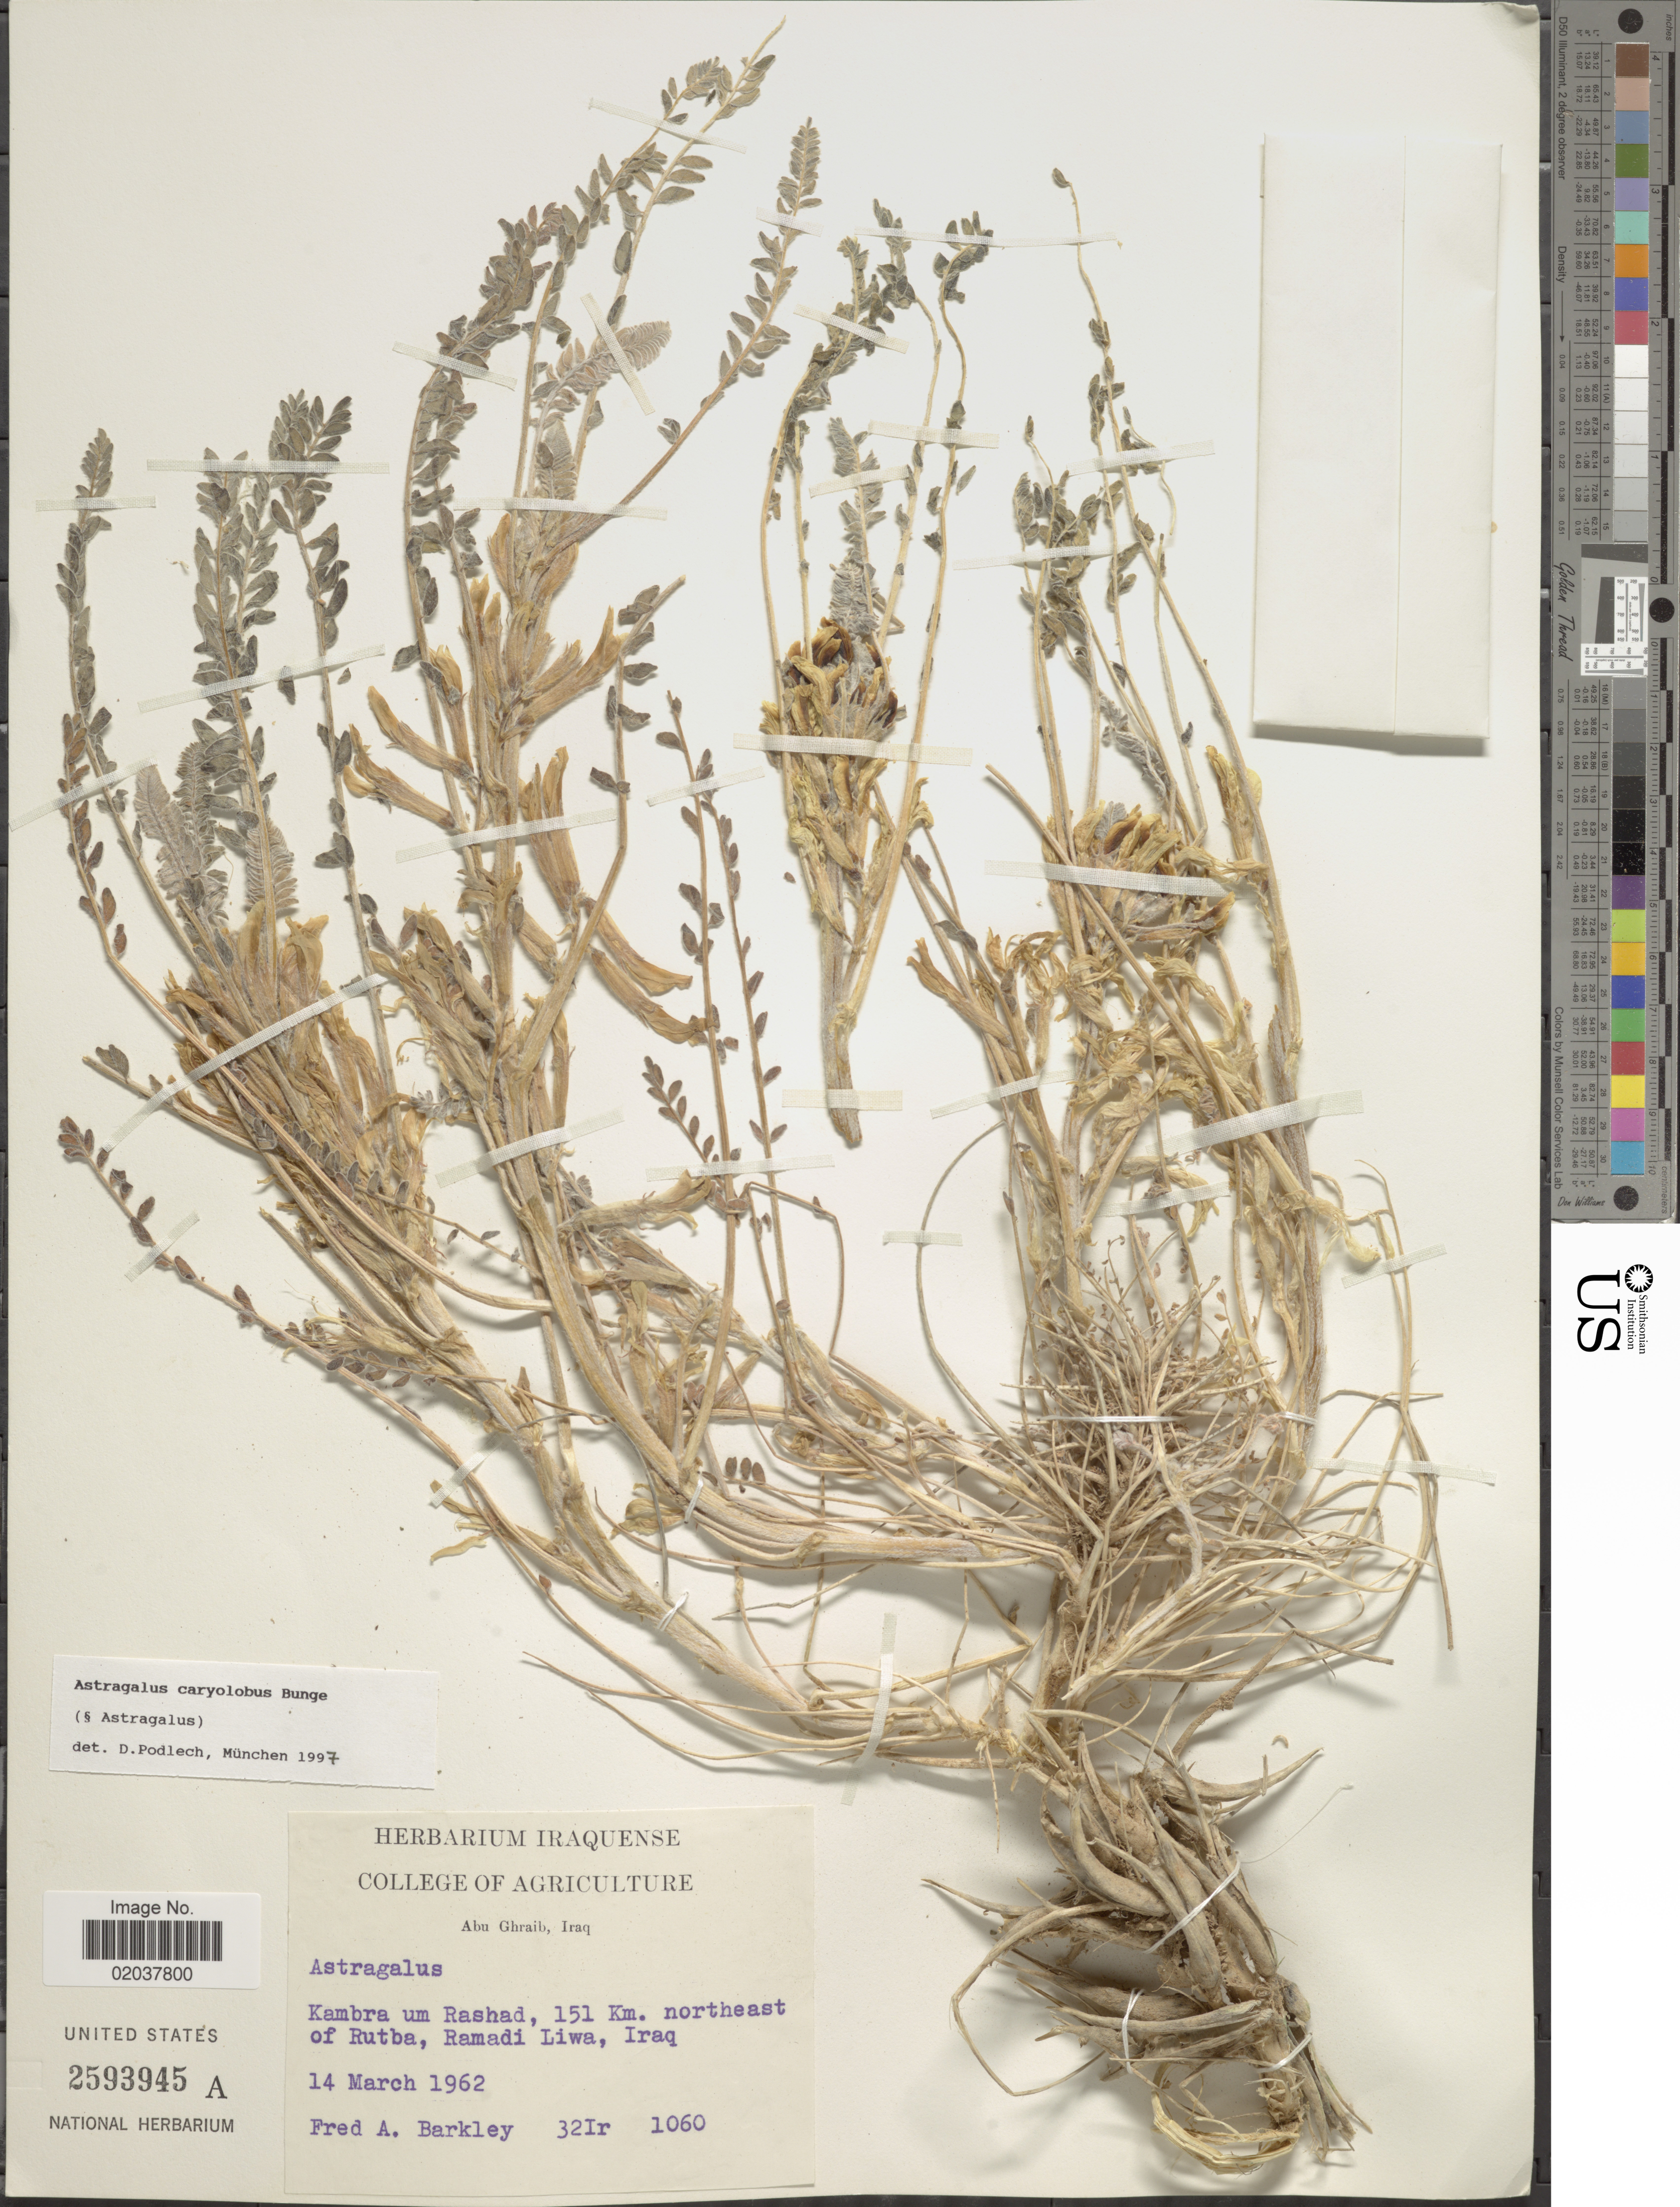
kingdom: Plantae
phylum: Tracheophyta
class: Magnoliopsida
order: Fabales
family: Fabaceae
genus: Astragalus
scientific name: Astragalus caryolobus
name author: Bunge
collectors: F. A. Barkley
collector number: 31Ir/1060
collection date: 1962-03-14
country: Iraq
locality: Abu Ghraib, Kambra um Rashad, 151 km northeast of Rutba, Ramadi Liwa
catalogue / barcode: US 2593945A